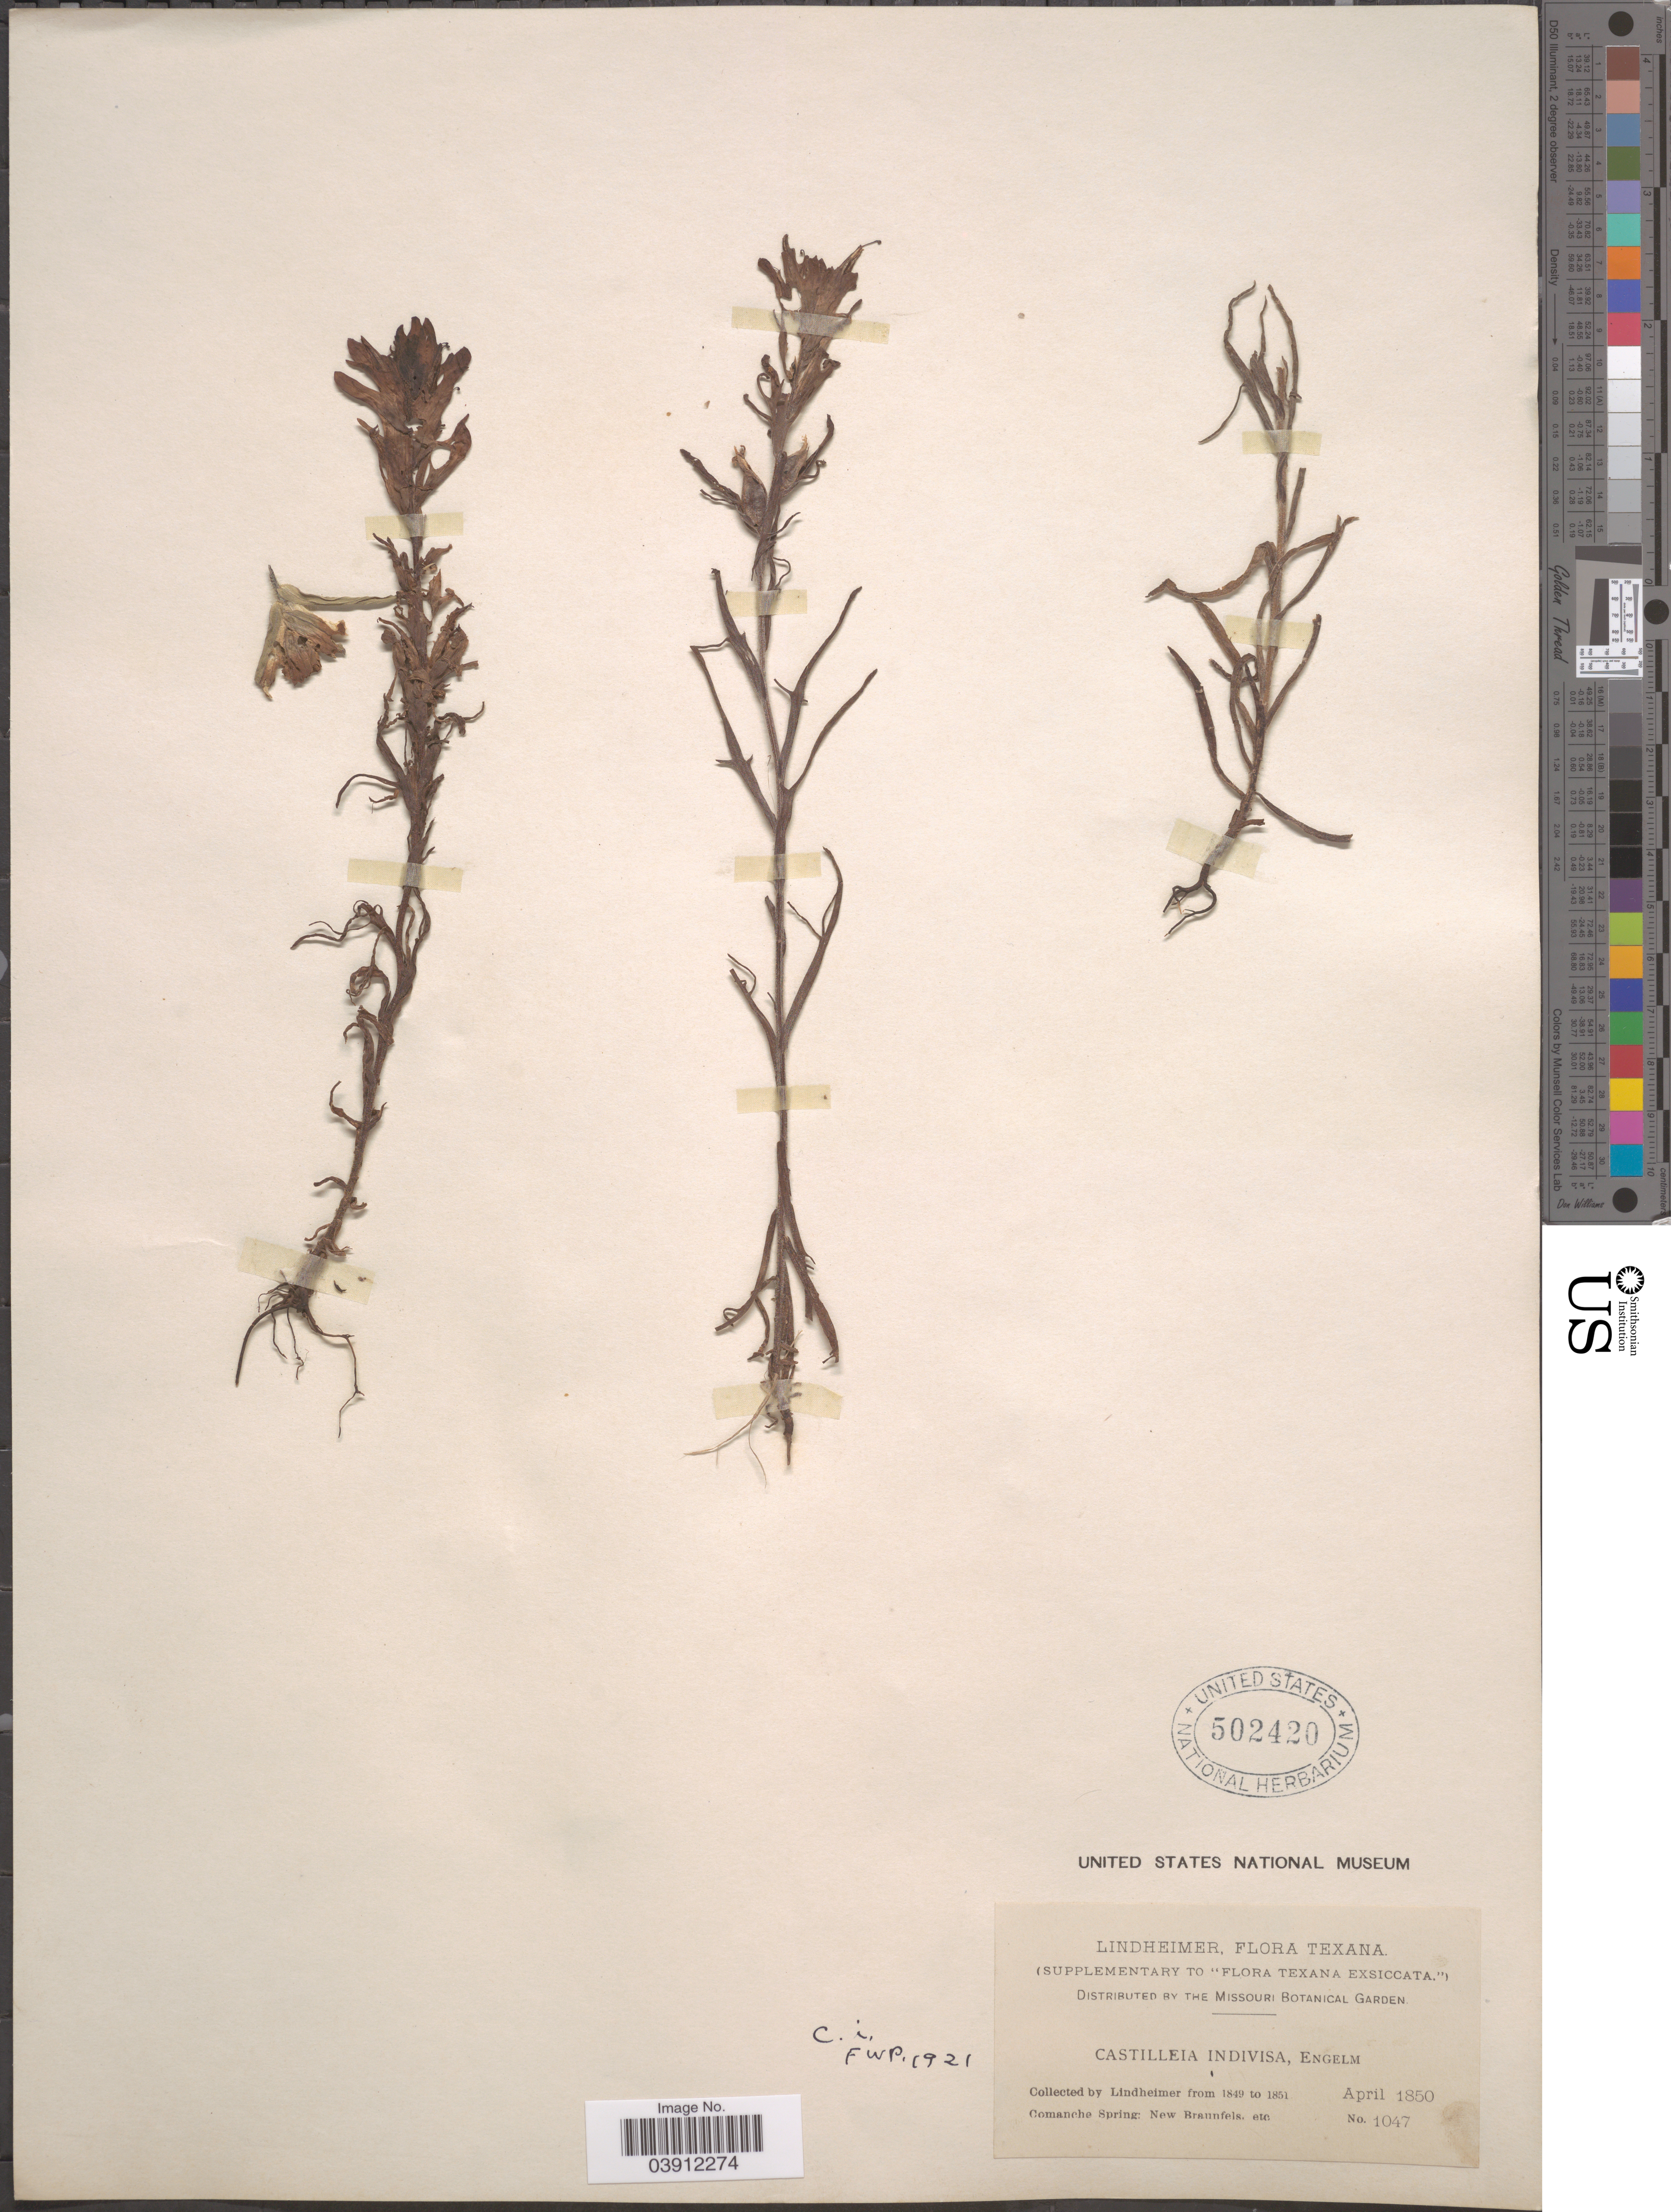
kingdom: Plantae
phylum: Tracheophyta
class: Magnoliopsida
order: Lamiales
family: Orobanchaceae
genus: Castilleja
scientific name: Castilleja indivisa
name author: Engelm. in Engelm. & A. Gray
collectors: -. Lindheimer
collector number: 1047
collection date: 1850-04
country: United States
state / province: Texas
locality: Comanche Spring: New Braunfels, etc.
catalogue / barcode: US 502420